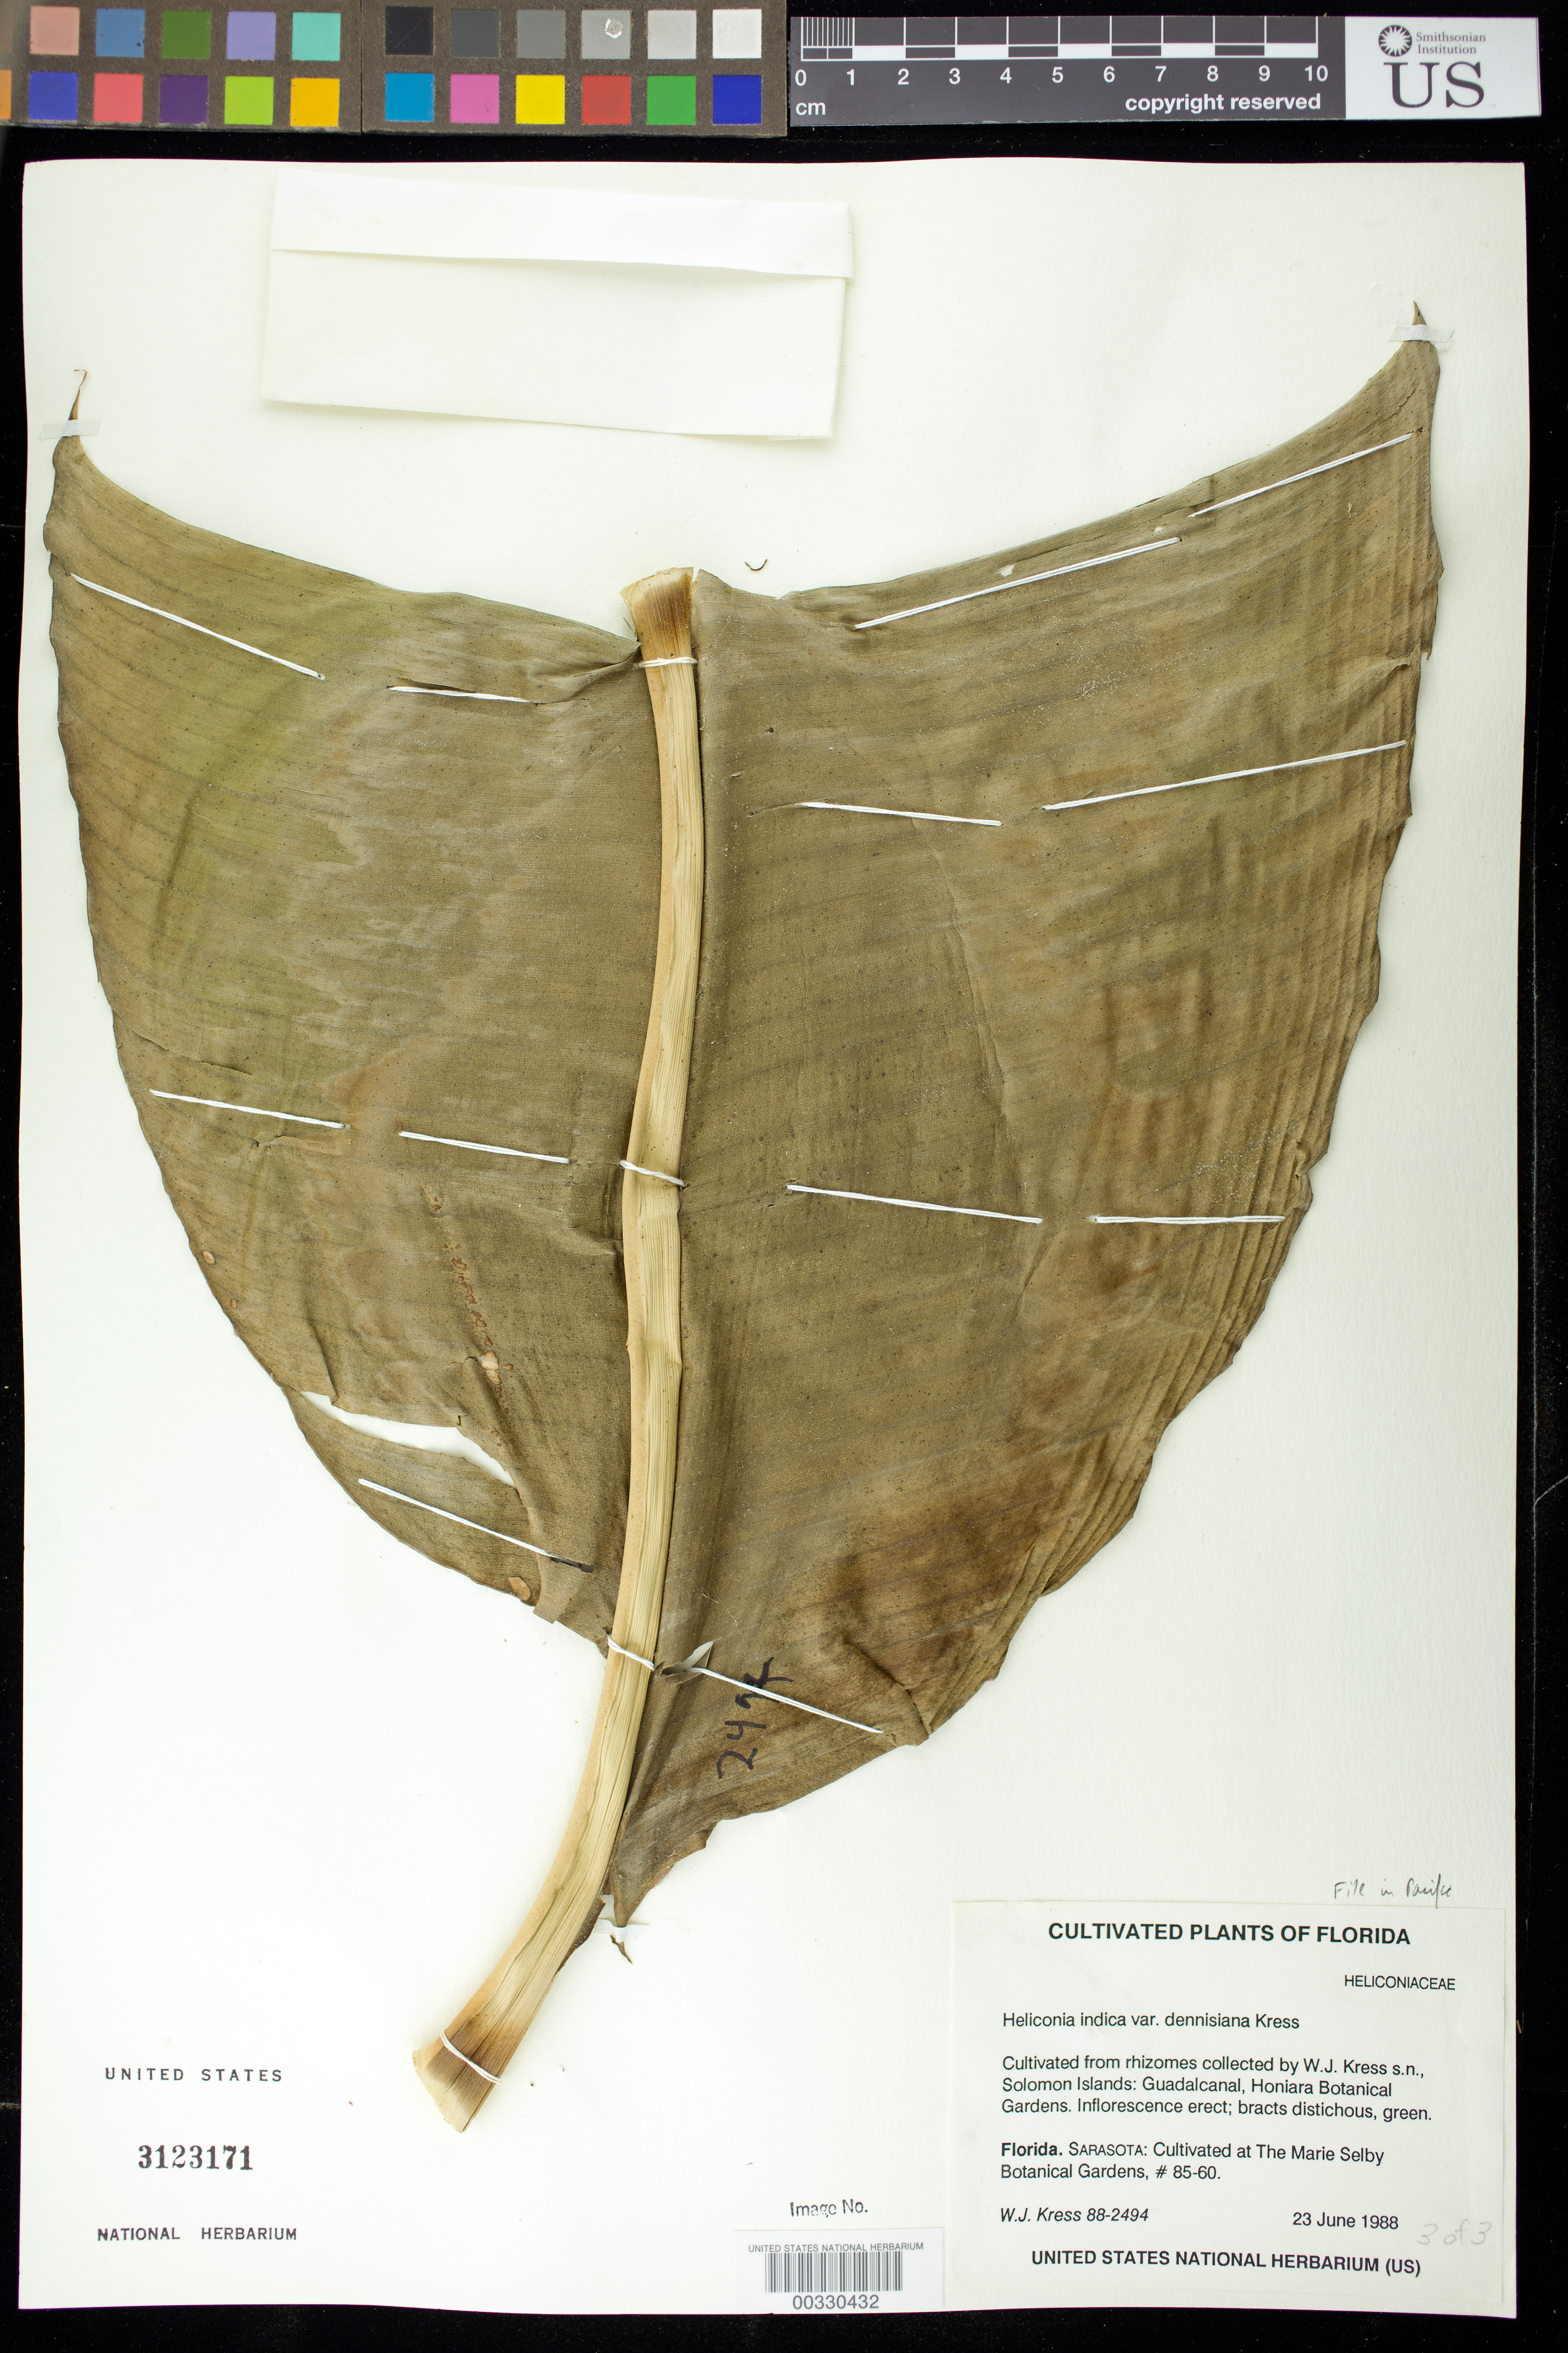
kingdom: Plantae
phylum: Tracheophyta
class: Liliopsida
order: Zingiberales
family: Heliconiaceae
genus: Heliconia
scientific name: Heliconia indica var. dennisiana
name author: W.J. Kress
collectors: W. J. Kress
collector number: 88-2494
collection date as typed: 23 Jun 1988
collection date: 1988-06-23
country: Solomon Islands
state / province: Guadalcanal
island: Guadalcanal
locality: Honiara botanical gardens. [province: capital territory?]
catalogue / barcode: US 3123171